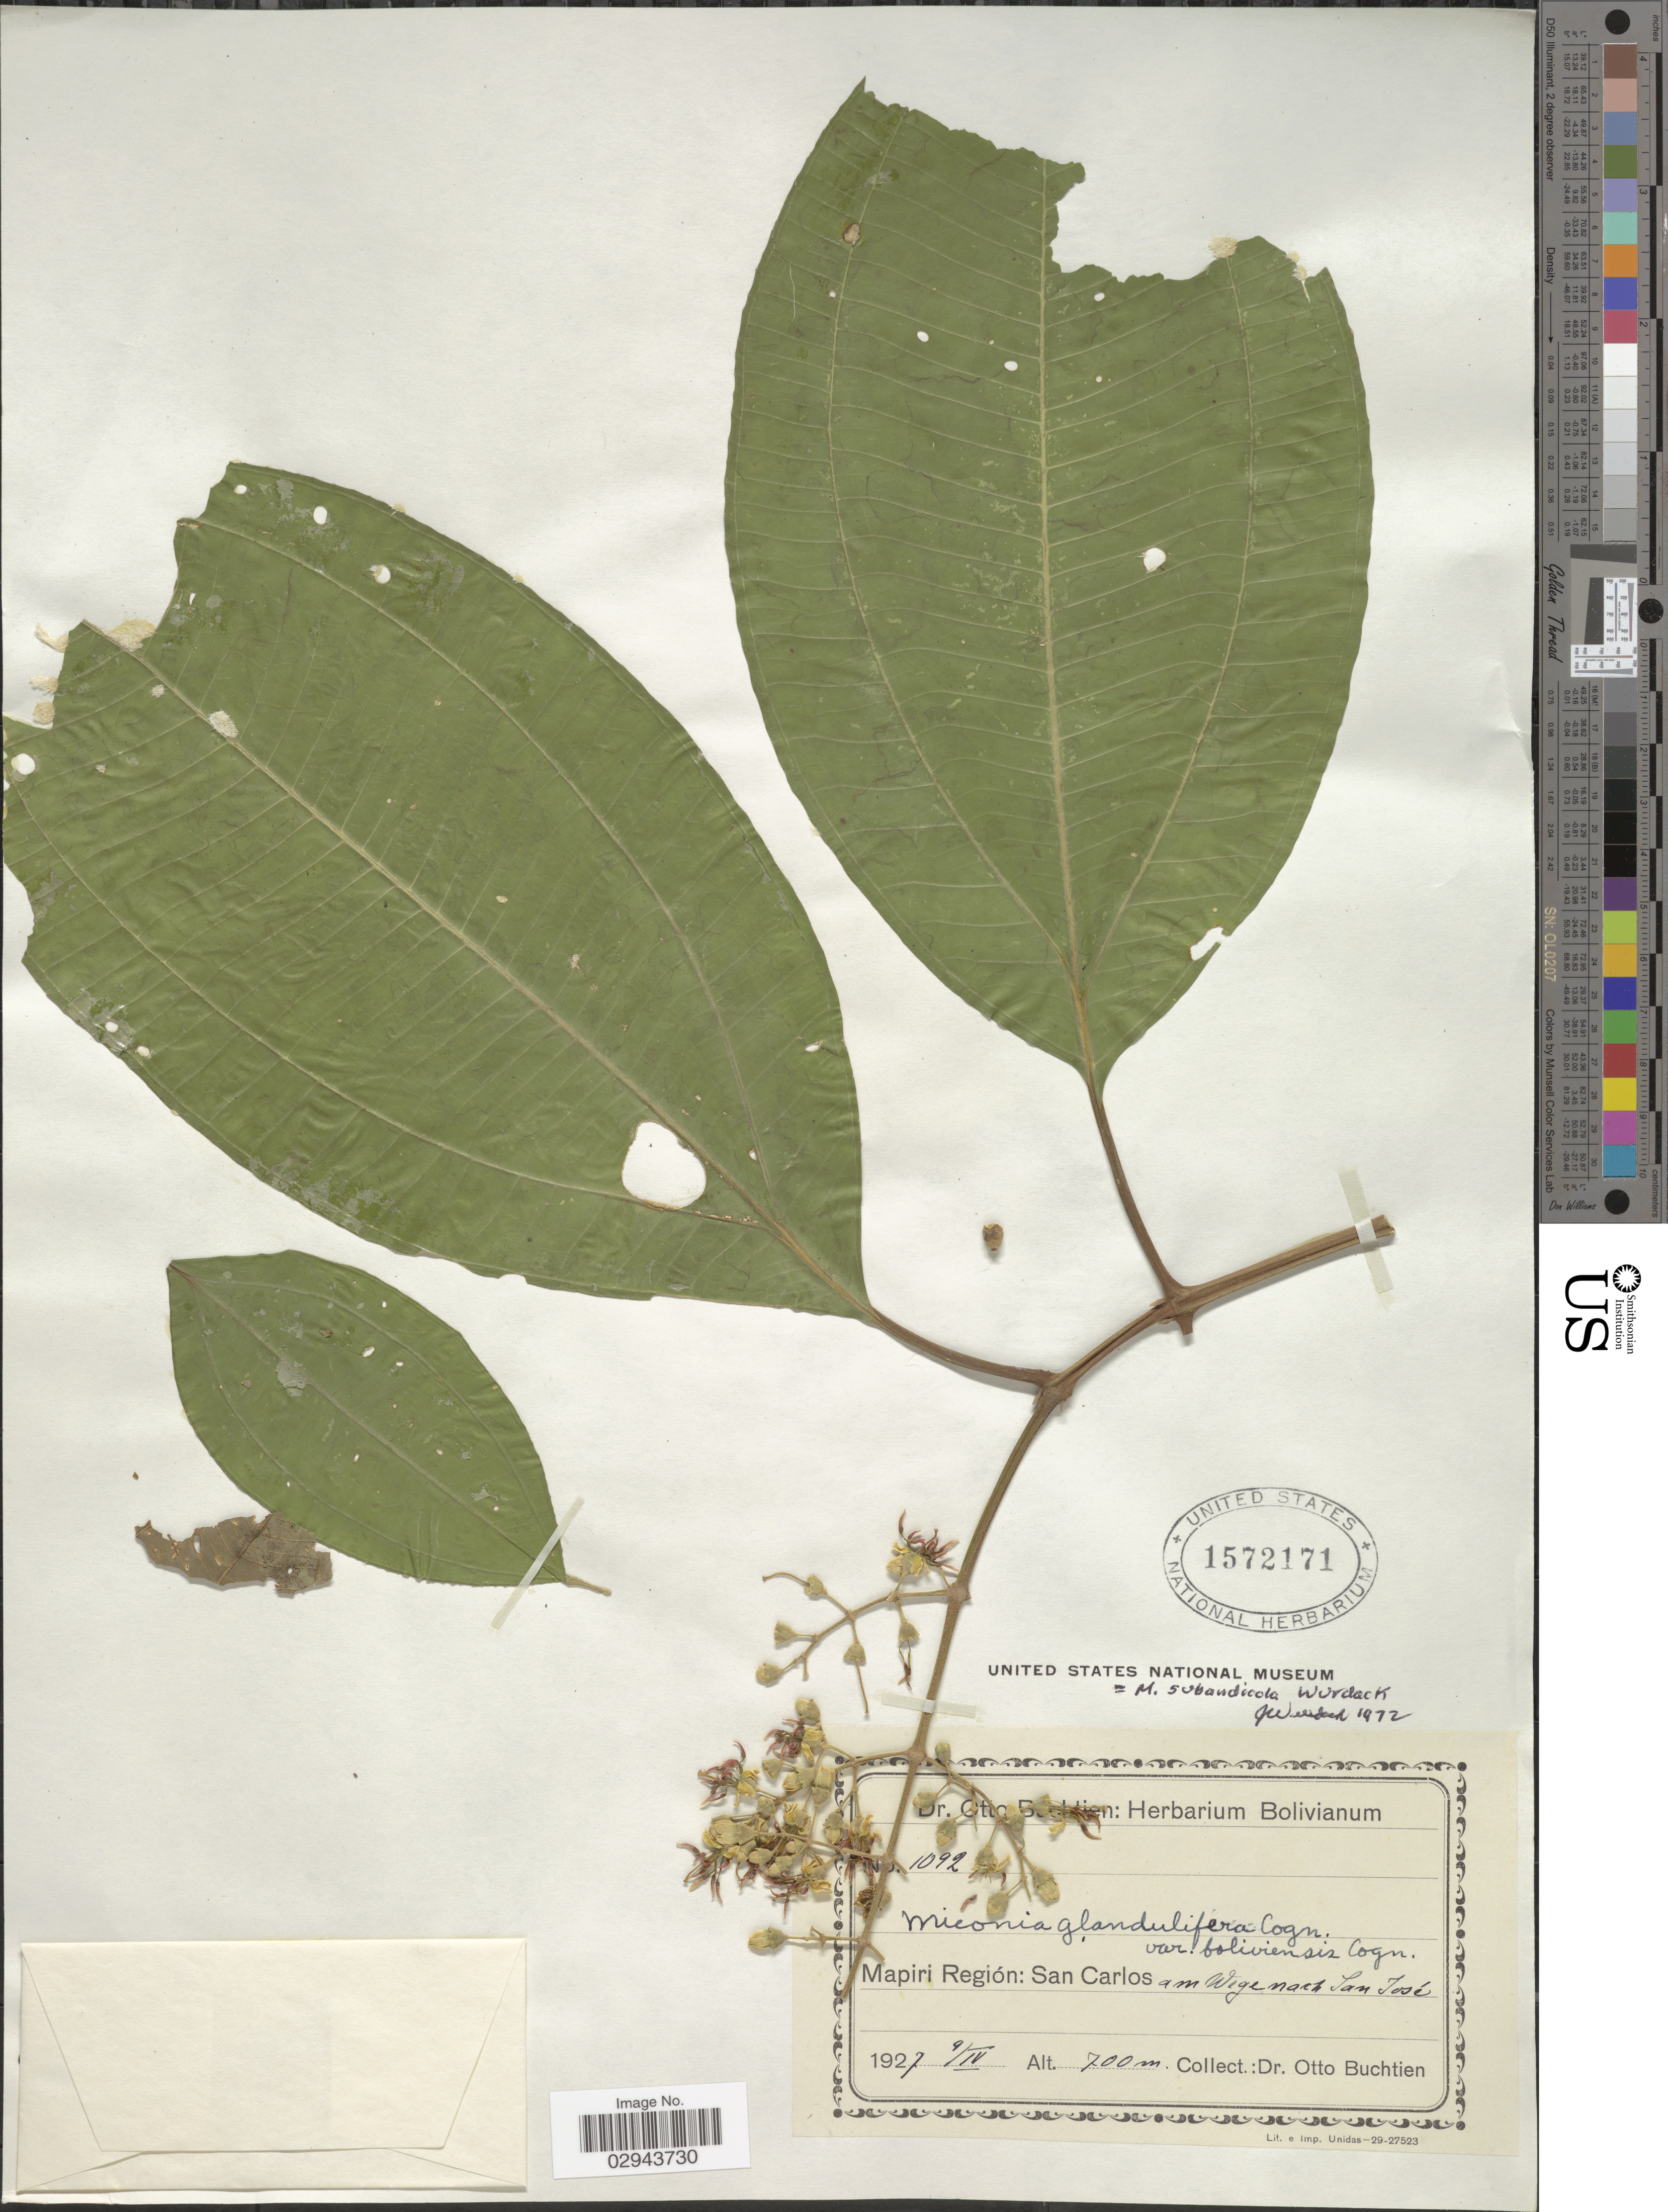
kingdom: Plantae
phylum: Tracheophyta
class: Magnoliopsida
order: Myrtales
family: Melastomataceae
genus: Miconia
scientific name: Miconia subandicola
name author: Wurdack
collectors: O. Buchtien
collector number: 1092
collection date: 1927-02-09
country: Bolivia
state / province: La Paz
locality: Mapiri Región: San Carlos am Wege nach San José.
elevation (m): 700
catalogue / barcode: US 1572171